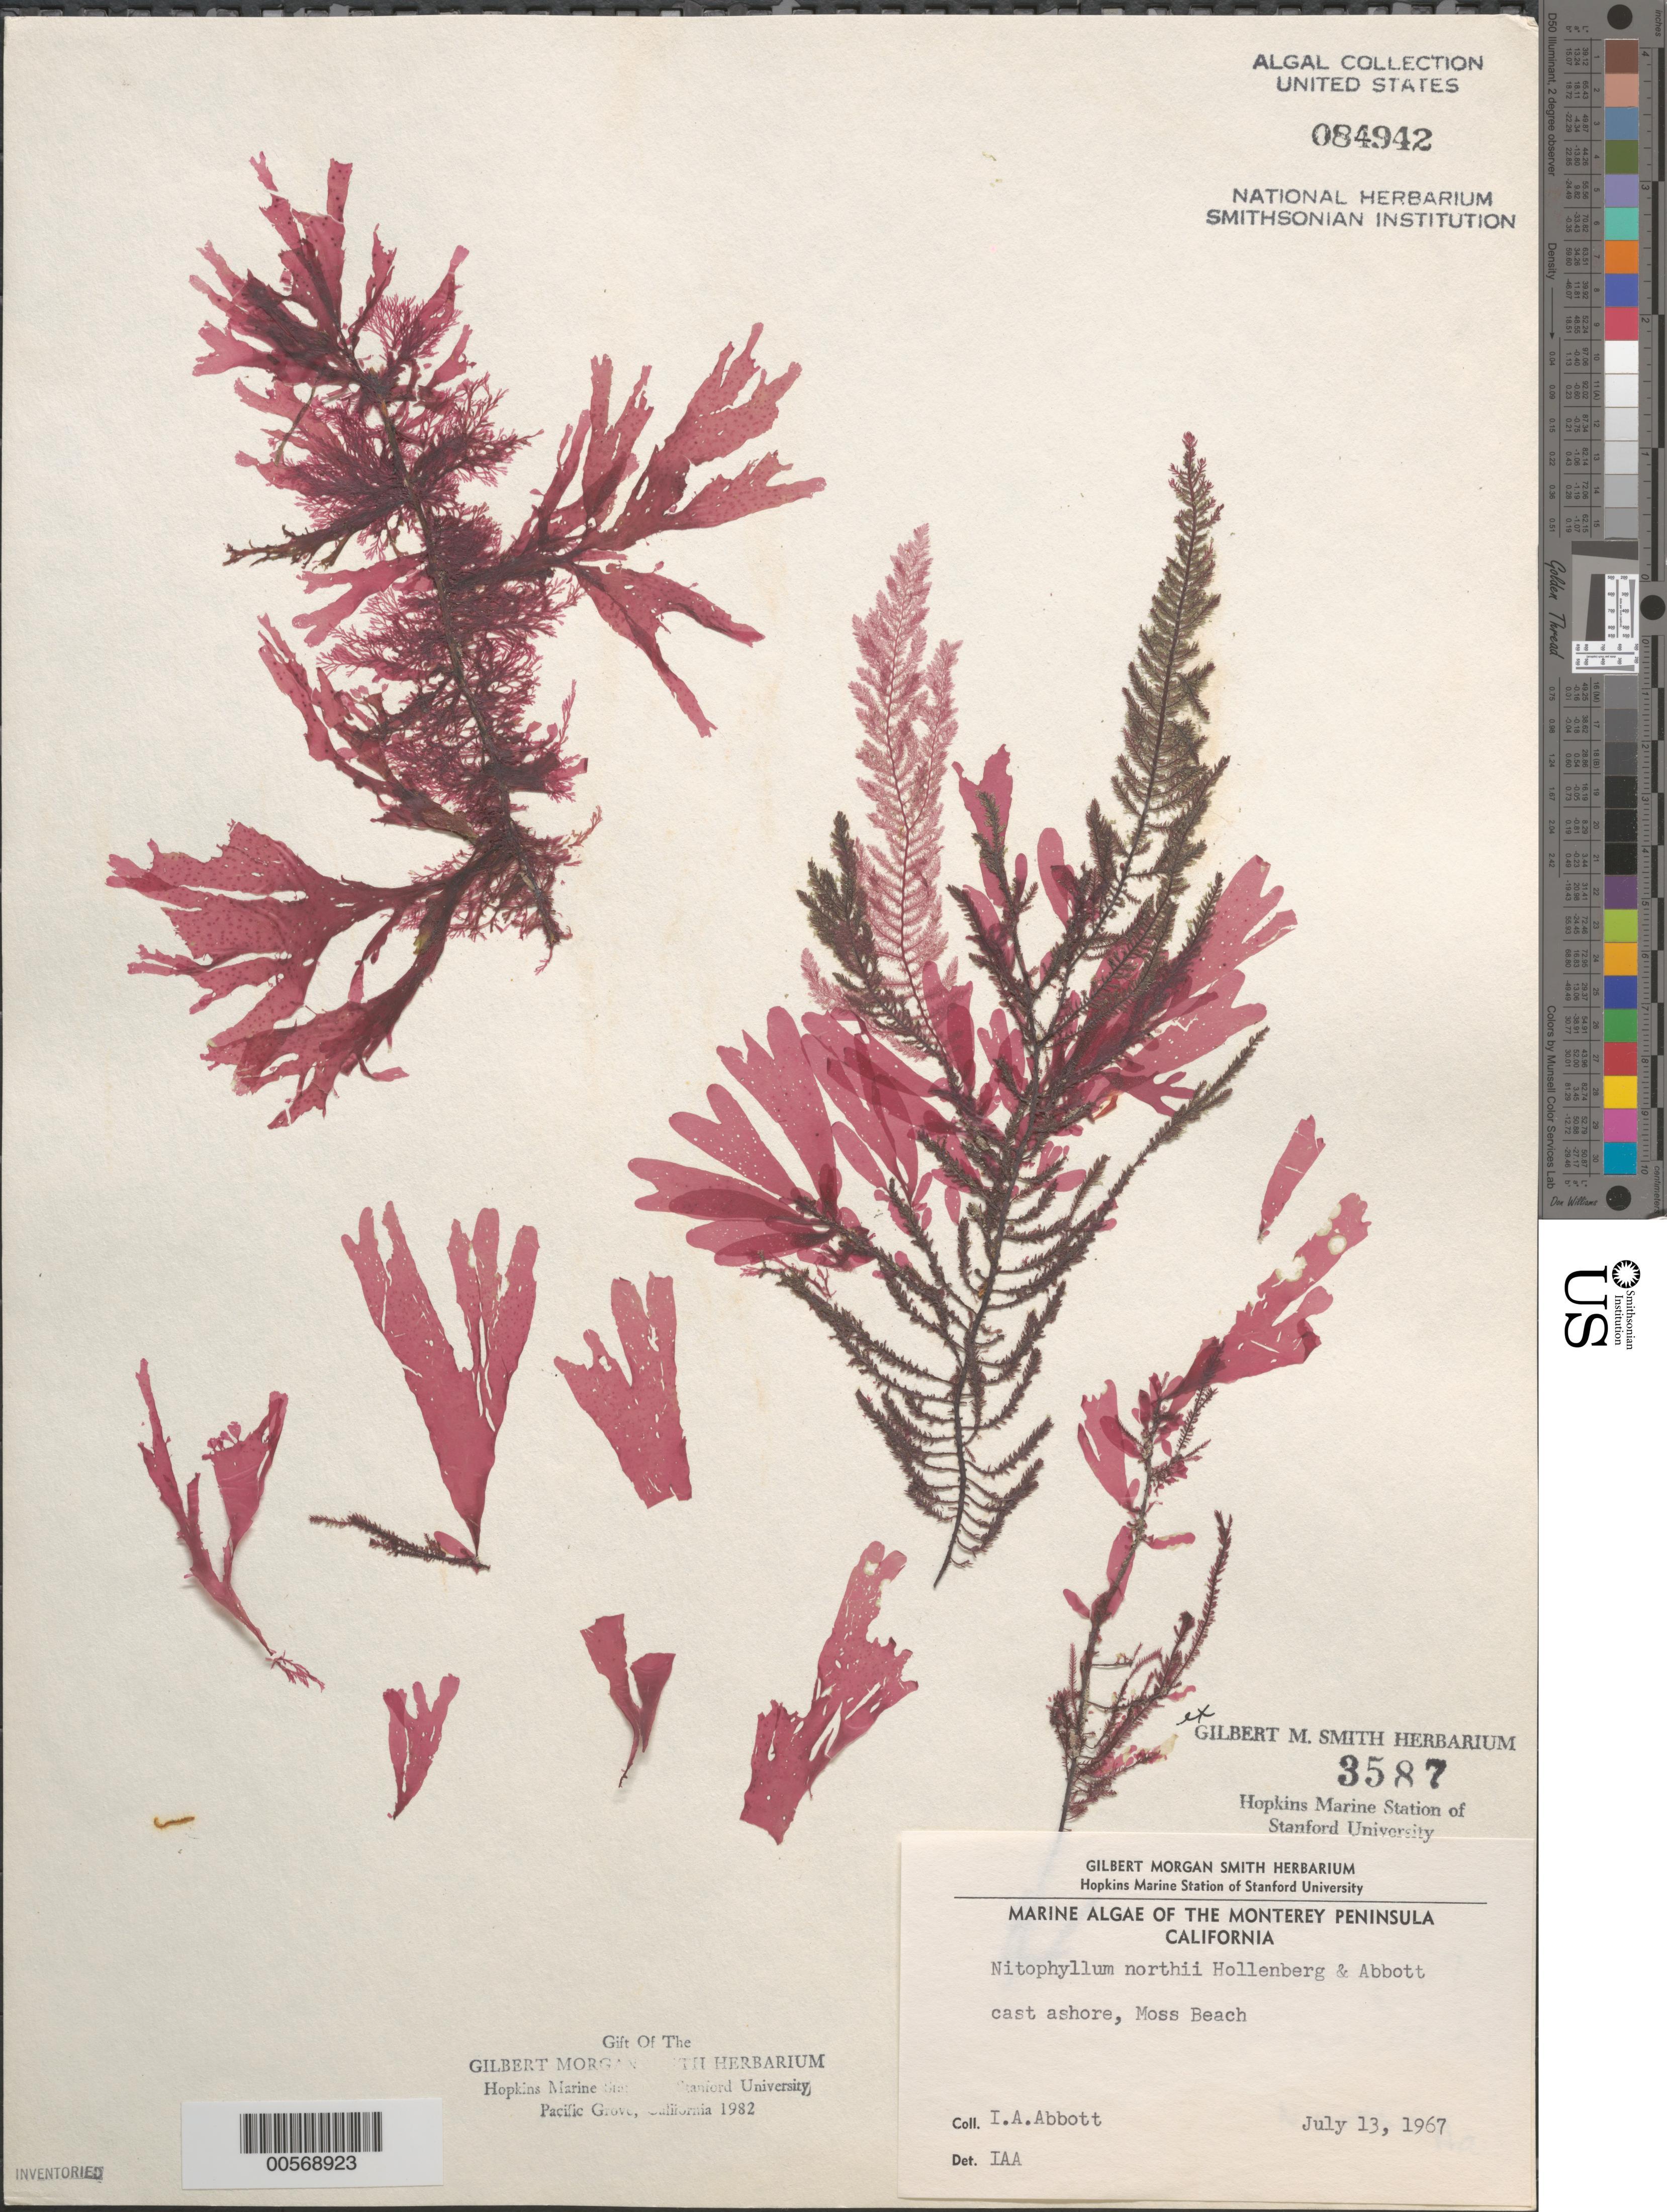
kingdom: Plantae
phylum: Rhodophyta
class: Florideophyceae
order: Ceramiales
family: Delesseriaceae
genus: Nitophyllum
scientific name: Nitophyllum northii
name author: Hollenb. & I.A. Abbott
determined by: Abbott, Isabella A.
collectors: I. A. Abbott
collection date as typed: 13 Jul 1967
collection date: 1967-07-13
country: United States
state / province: California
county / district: Monterey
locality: Moss Beach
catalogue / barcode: US 84942